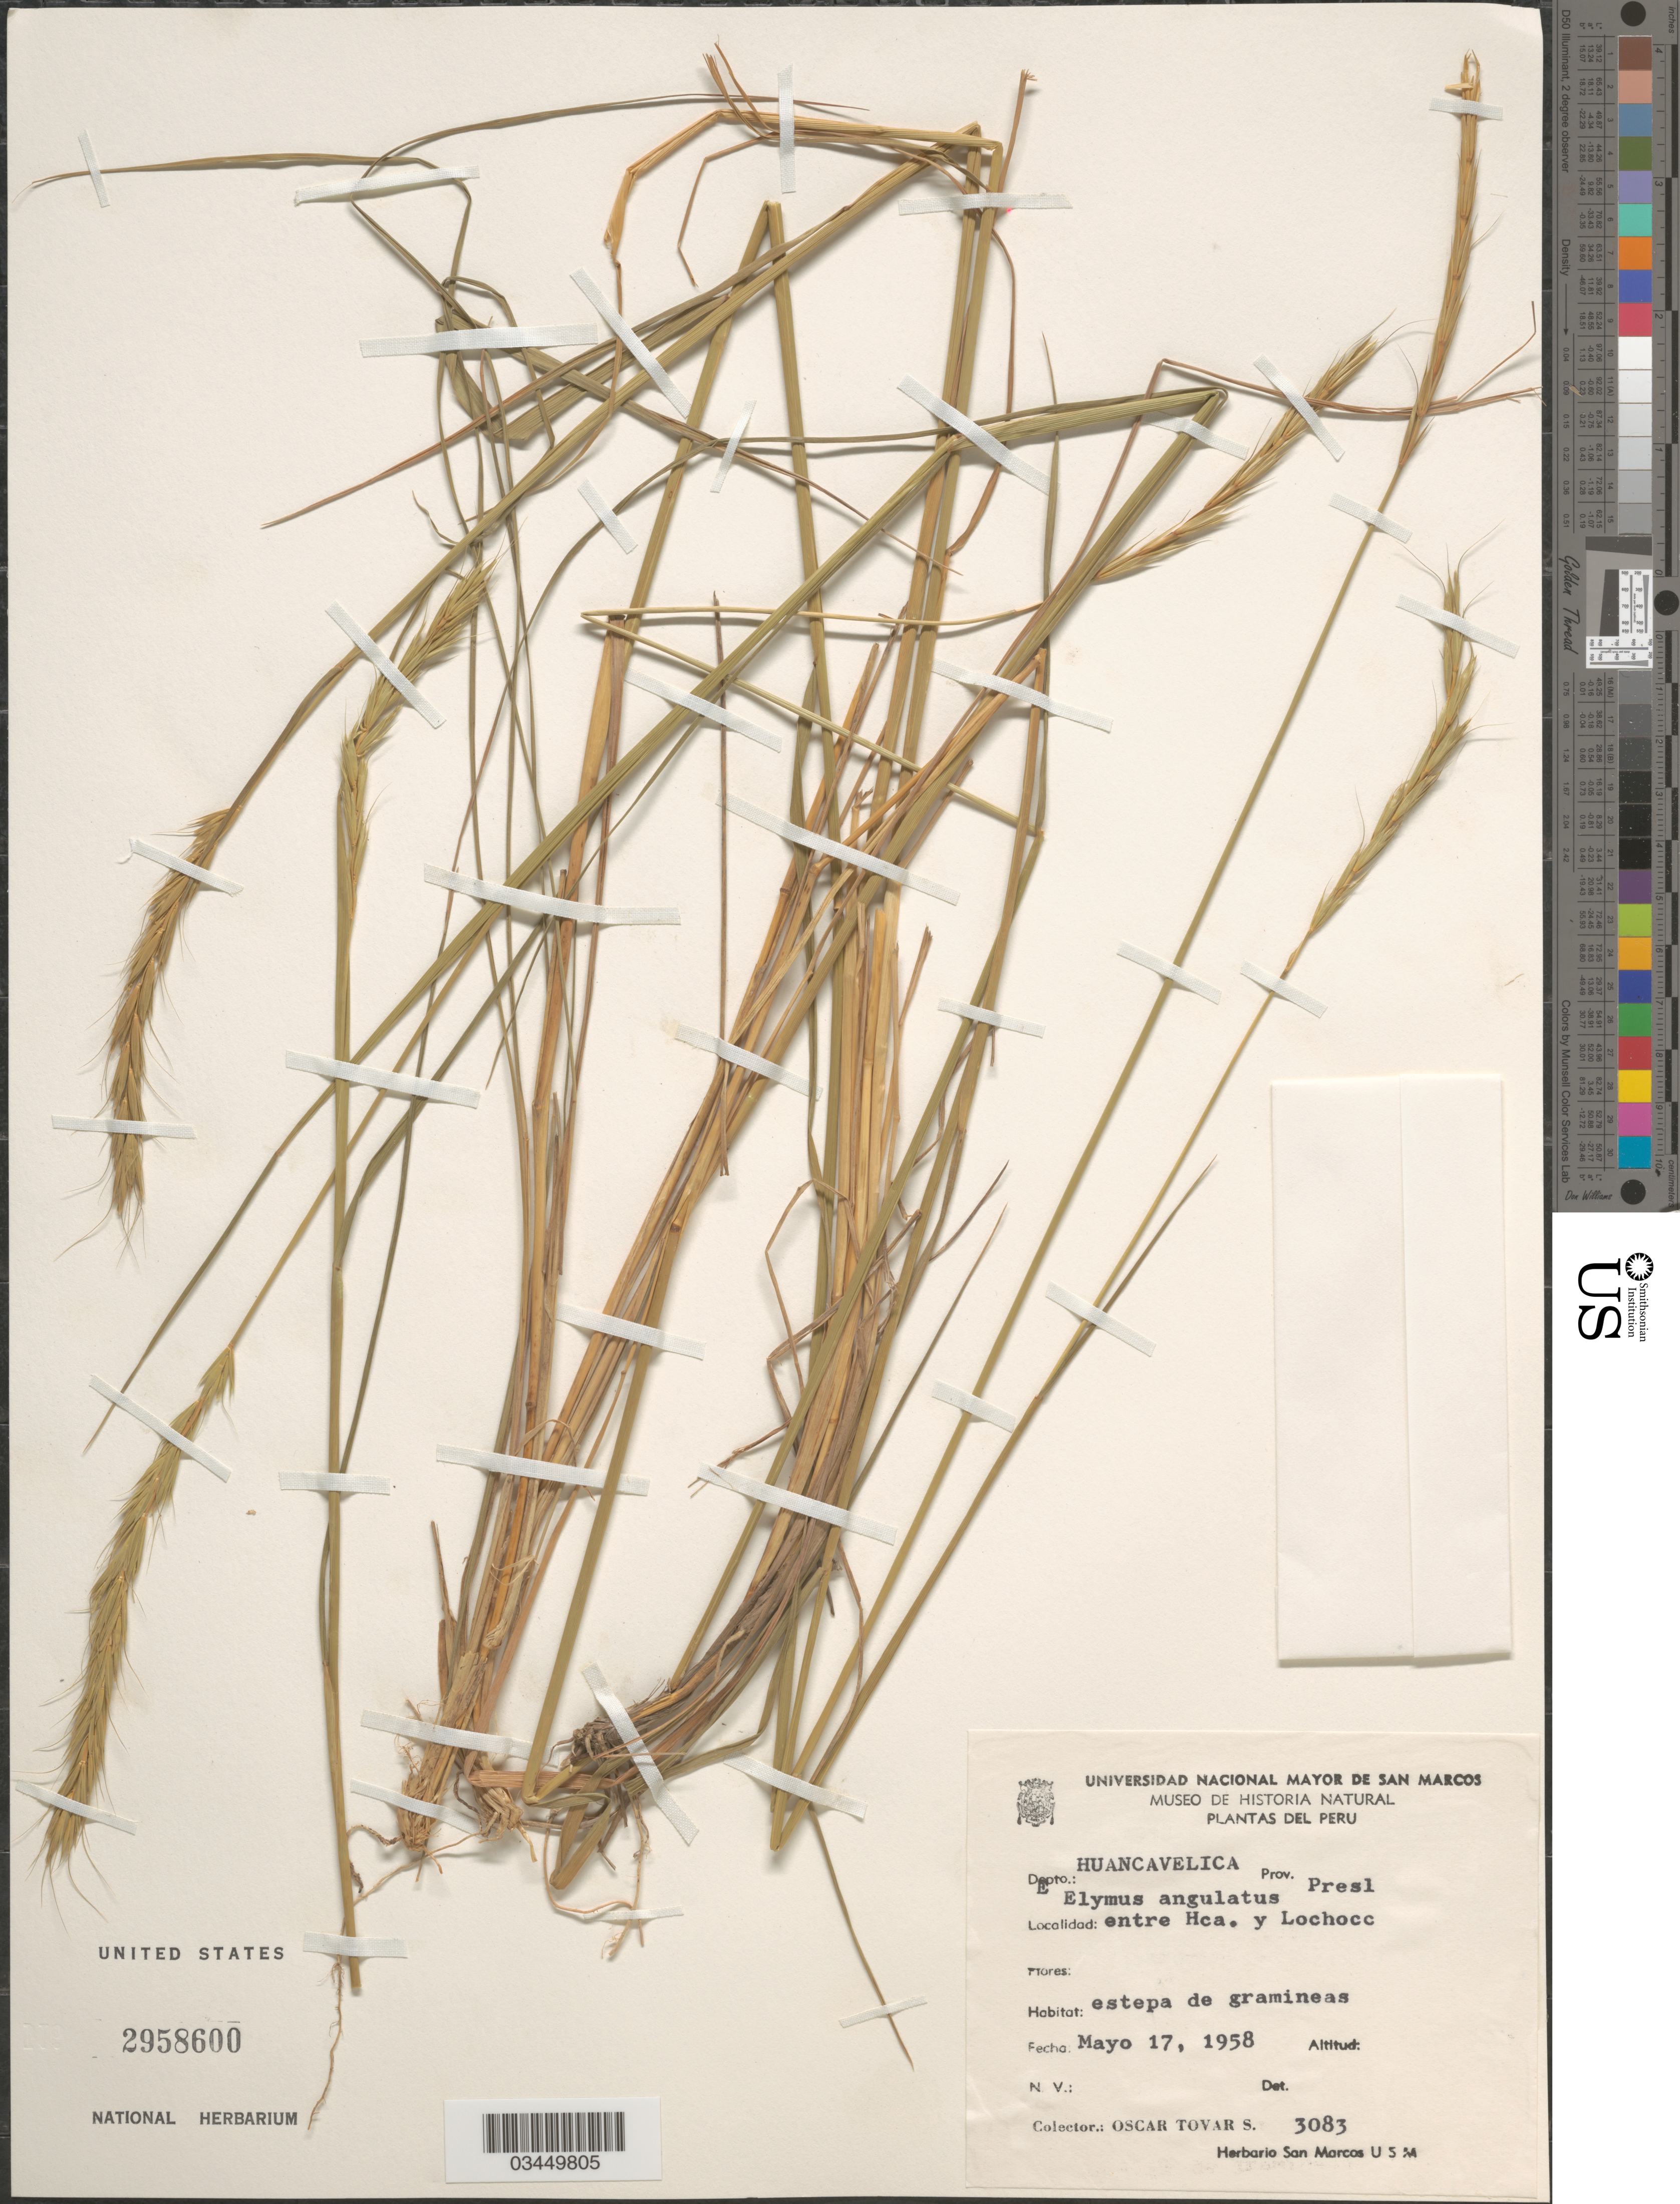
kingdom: Plantae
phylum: Tracheophyta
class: Liliopsida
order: Poales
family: Poaceae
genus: Elymus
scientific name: Elymus angulatus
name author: J. Presl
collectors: Ó. Tovar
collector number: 3083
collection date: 1958-05-17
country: Peru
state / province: Huancavelica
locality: Depto.: Huancavelica. Prov. Presl entre Hca. y Lochocc.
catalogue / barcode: US 2958600